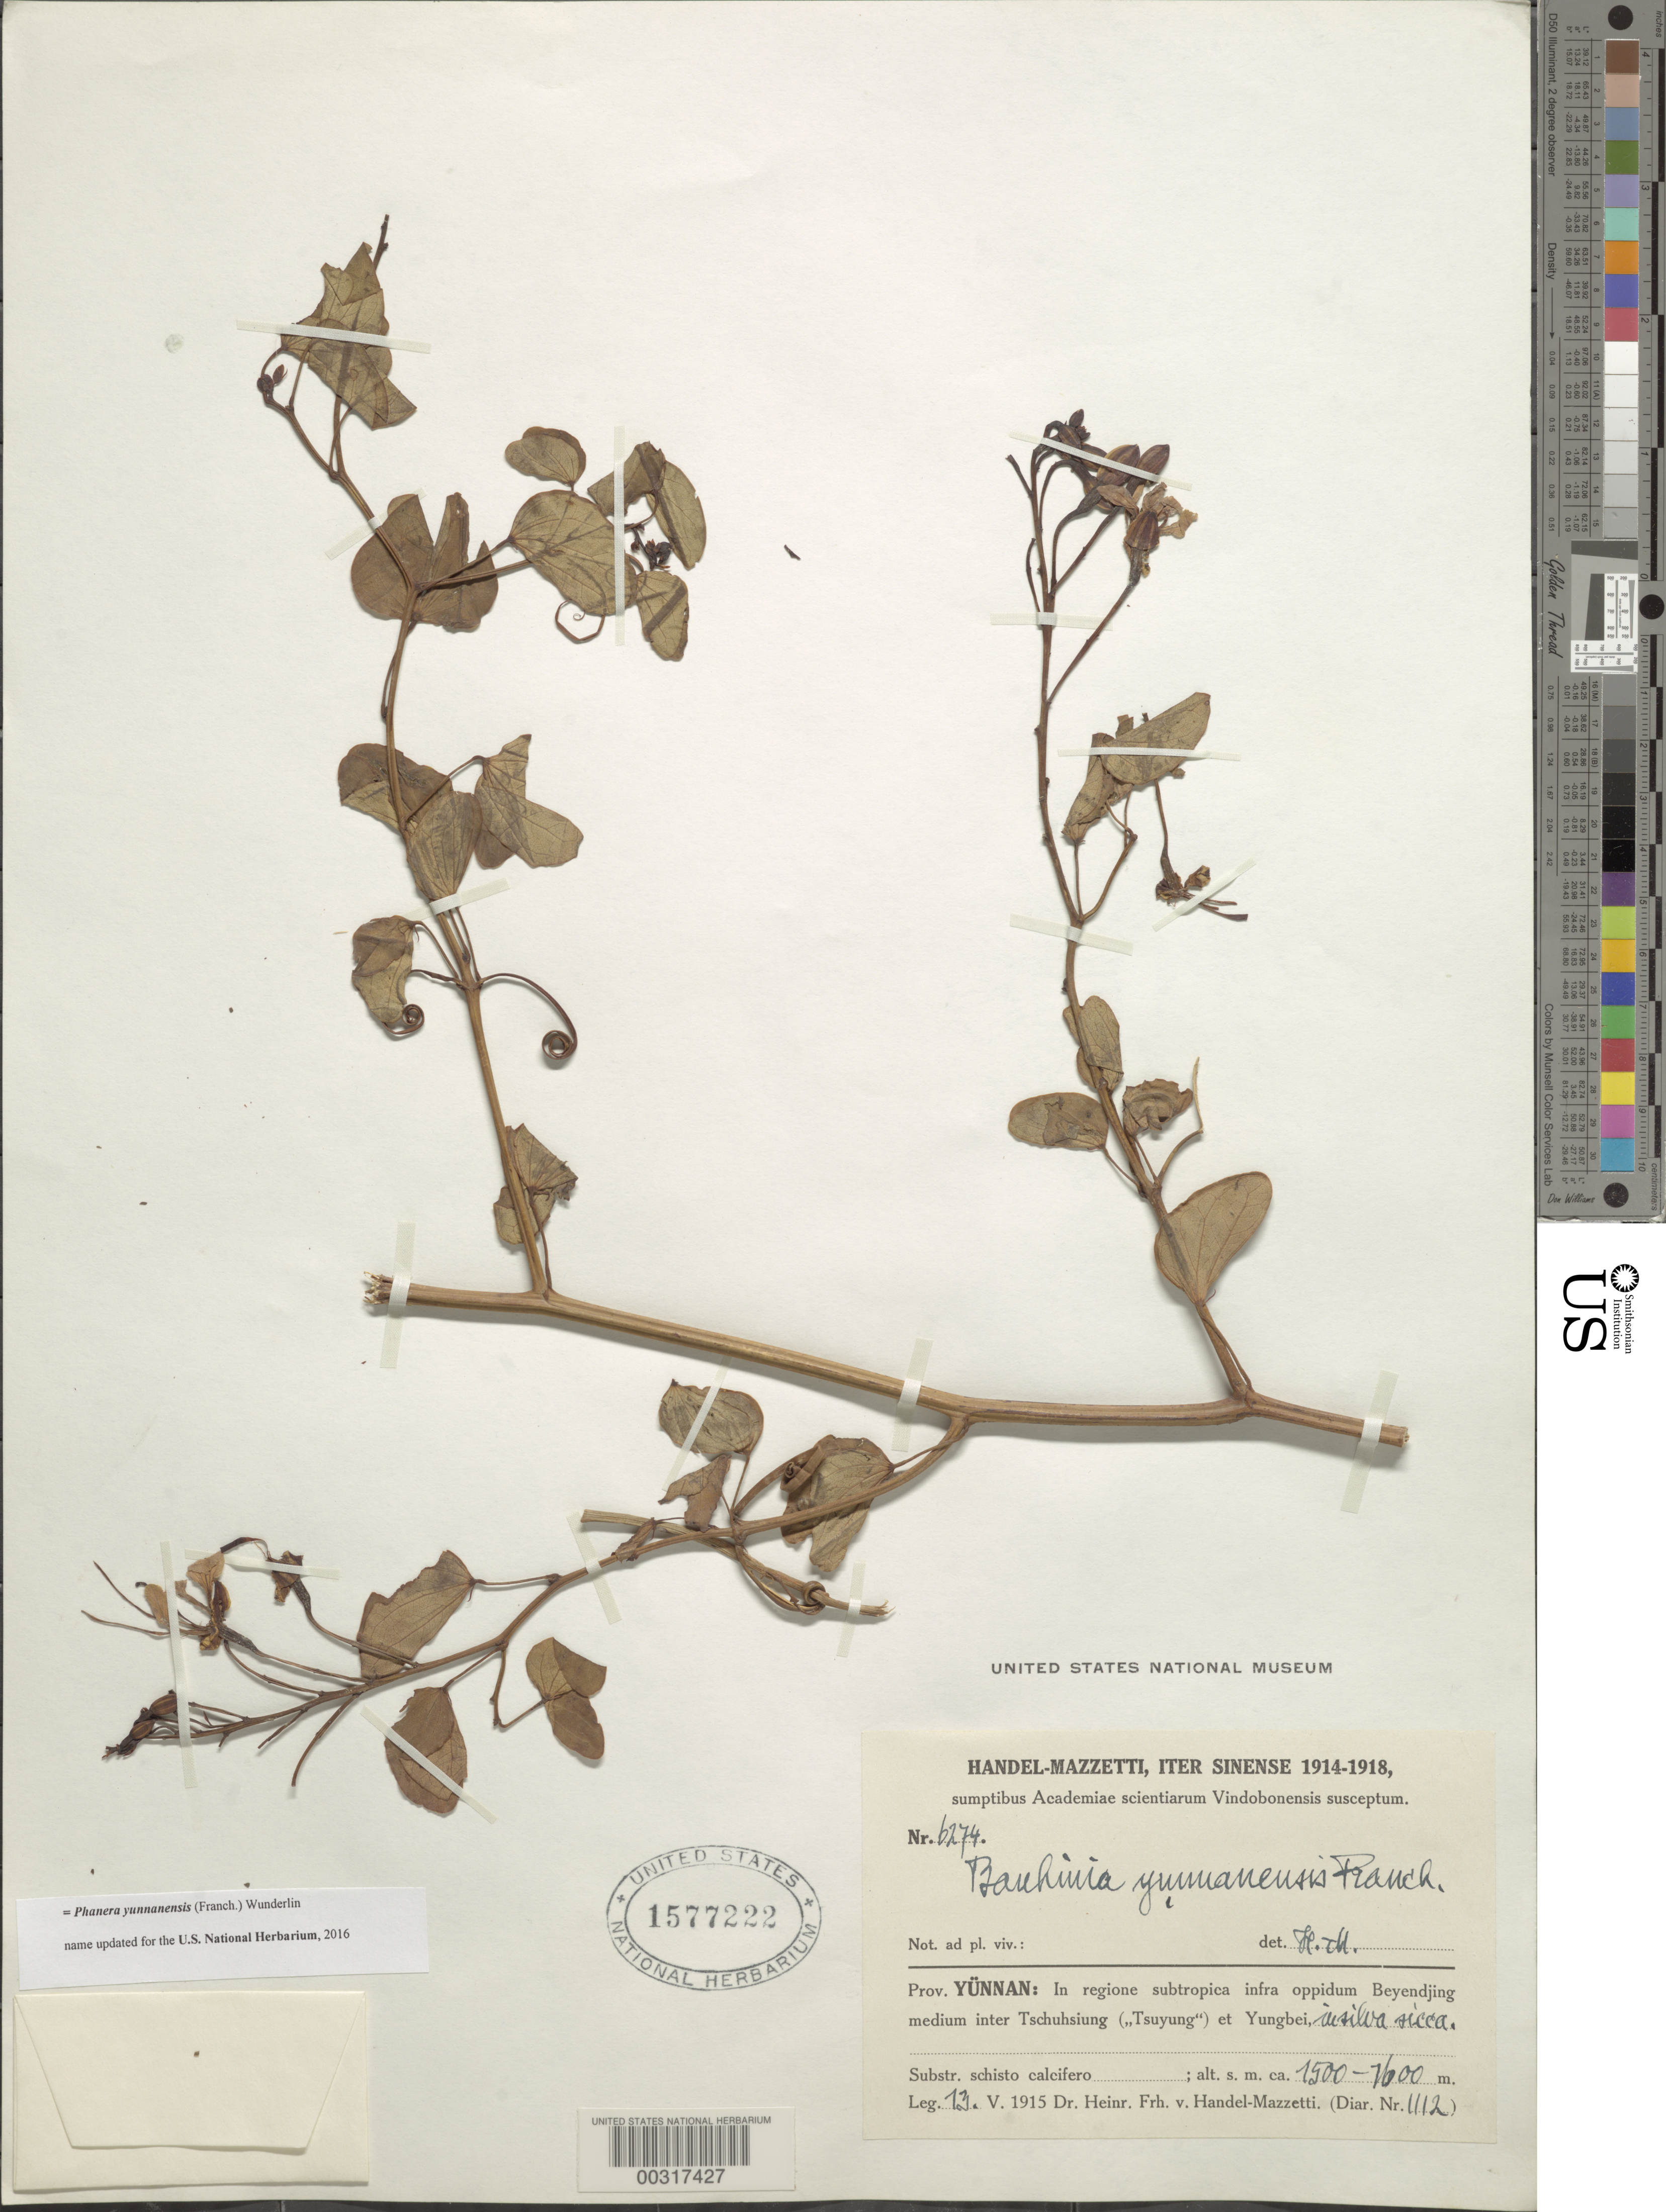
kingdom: Plantae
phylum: Tracheophyta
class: Magnoliopsida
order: Fabales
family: Fabaceae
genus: Phanera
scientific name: Phanera yunnanensis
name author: (Franch.) Wunderlin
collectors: H. Handel-Mazzetti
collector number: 1112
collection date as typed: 13 May 1915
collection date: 1915-05-13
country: China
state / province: Yunnan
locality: Between tschuhsiung and yungbei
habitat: Dry forest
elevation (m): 1500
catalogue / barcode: US 1577222